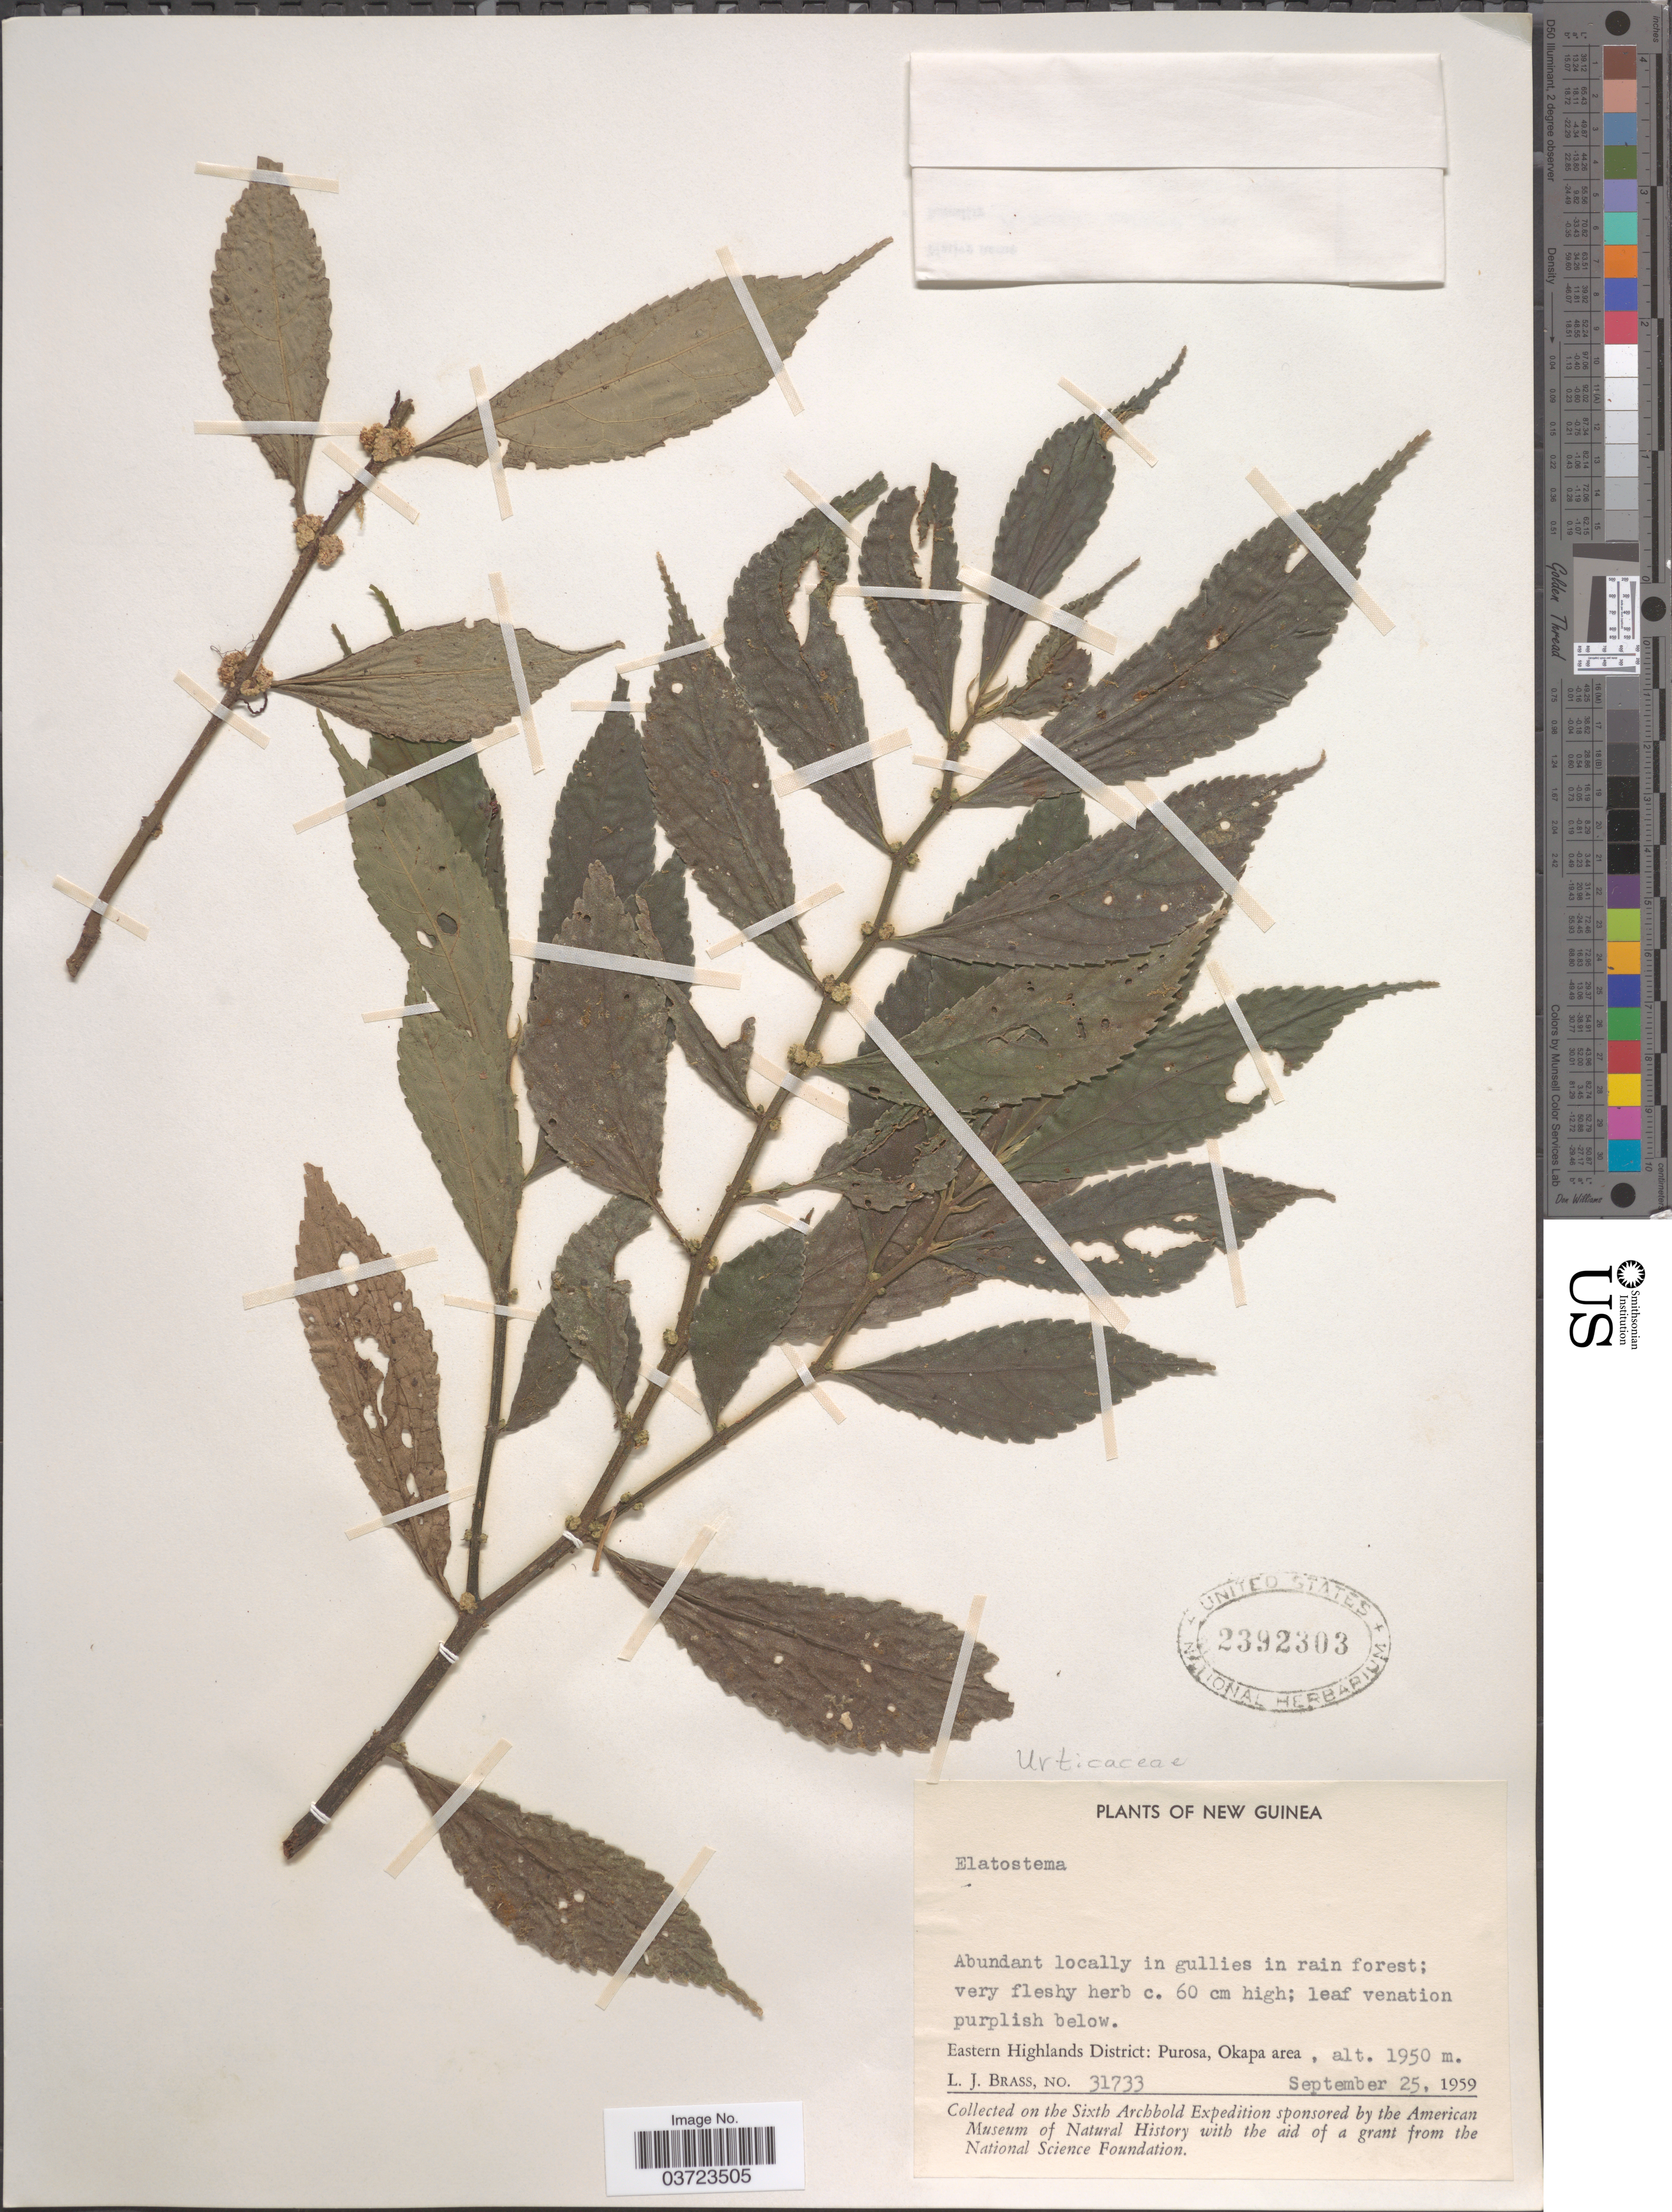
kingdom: Plantae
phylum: Tracheophyta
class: Magnoliopsida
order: Rosales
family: Urticaceae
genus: Elatostema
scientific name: Elatostema sp.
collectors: L. J. Brass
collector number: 31733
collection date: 1959-09-25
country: Papua New Guinea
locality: New Guinea. Eastern Highlands District: Purosa, Okapa area.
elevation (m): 1950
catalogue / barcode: US 2392303